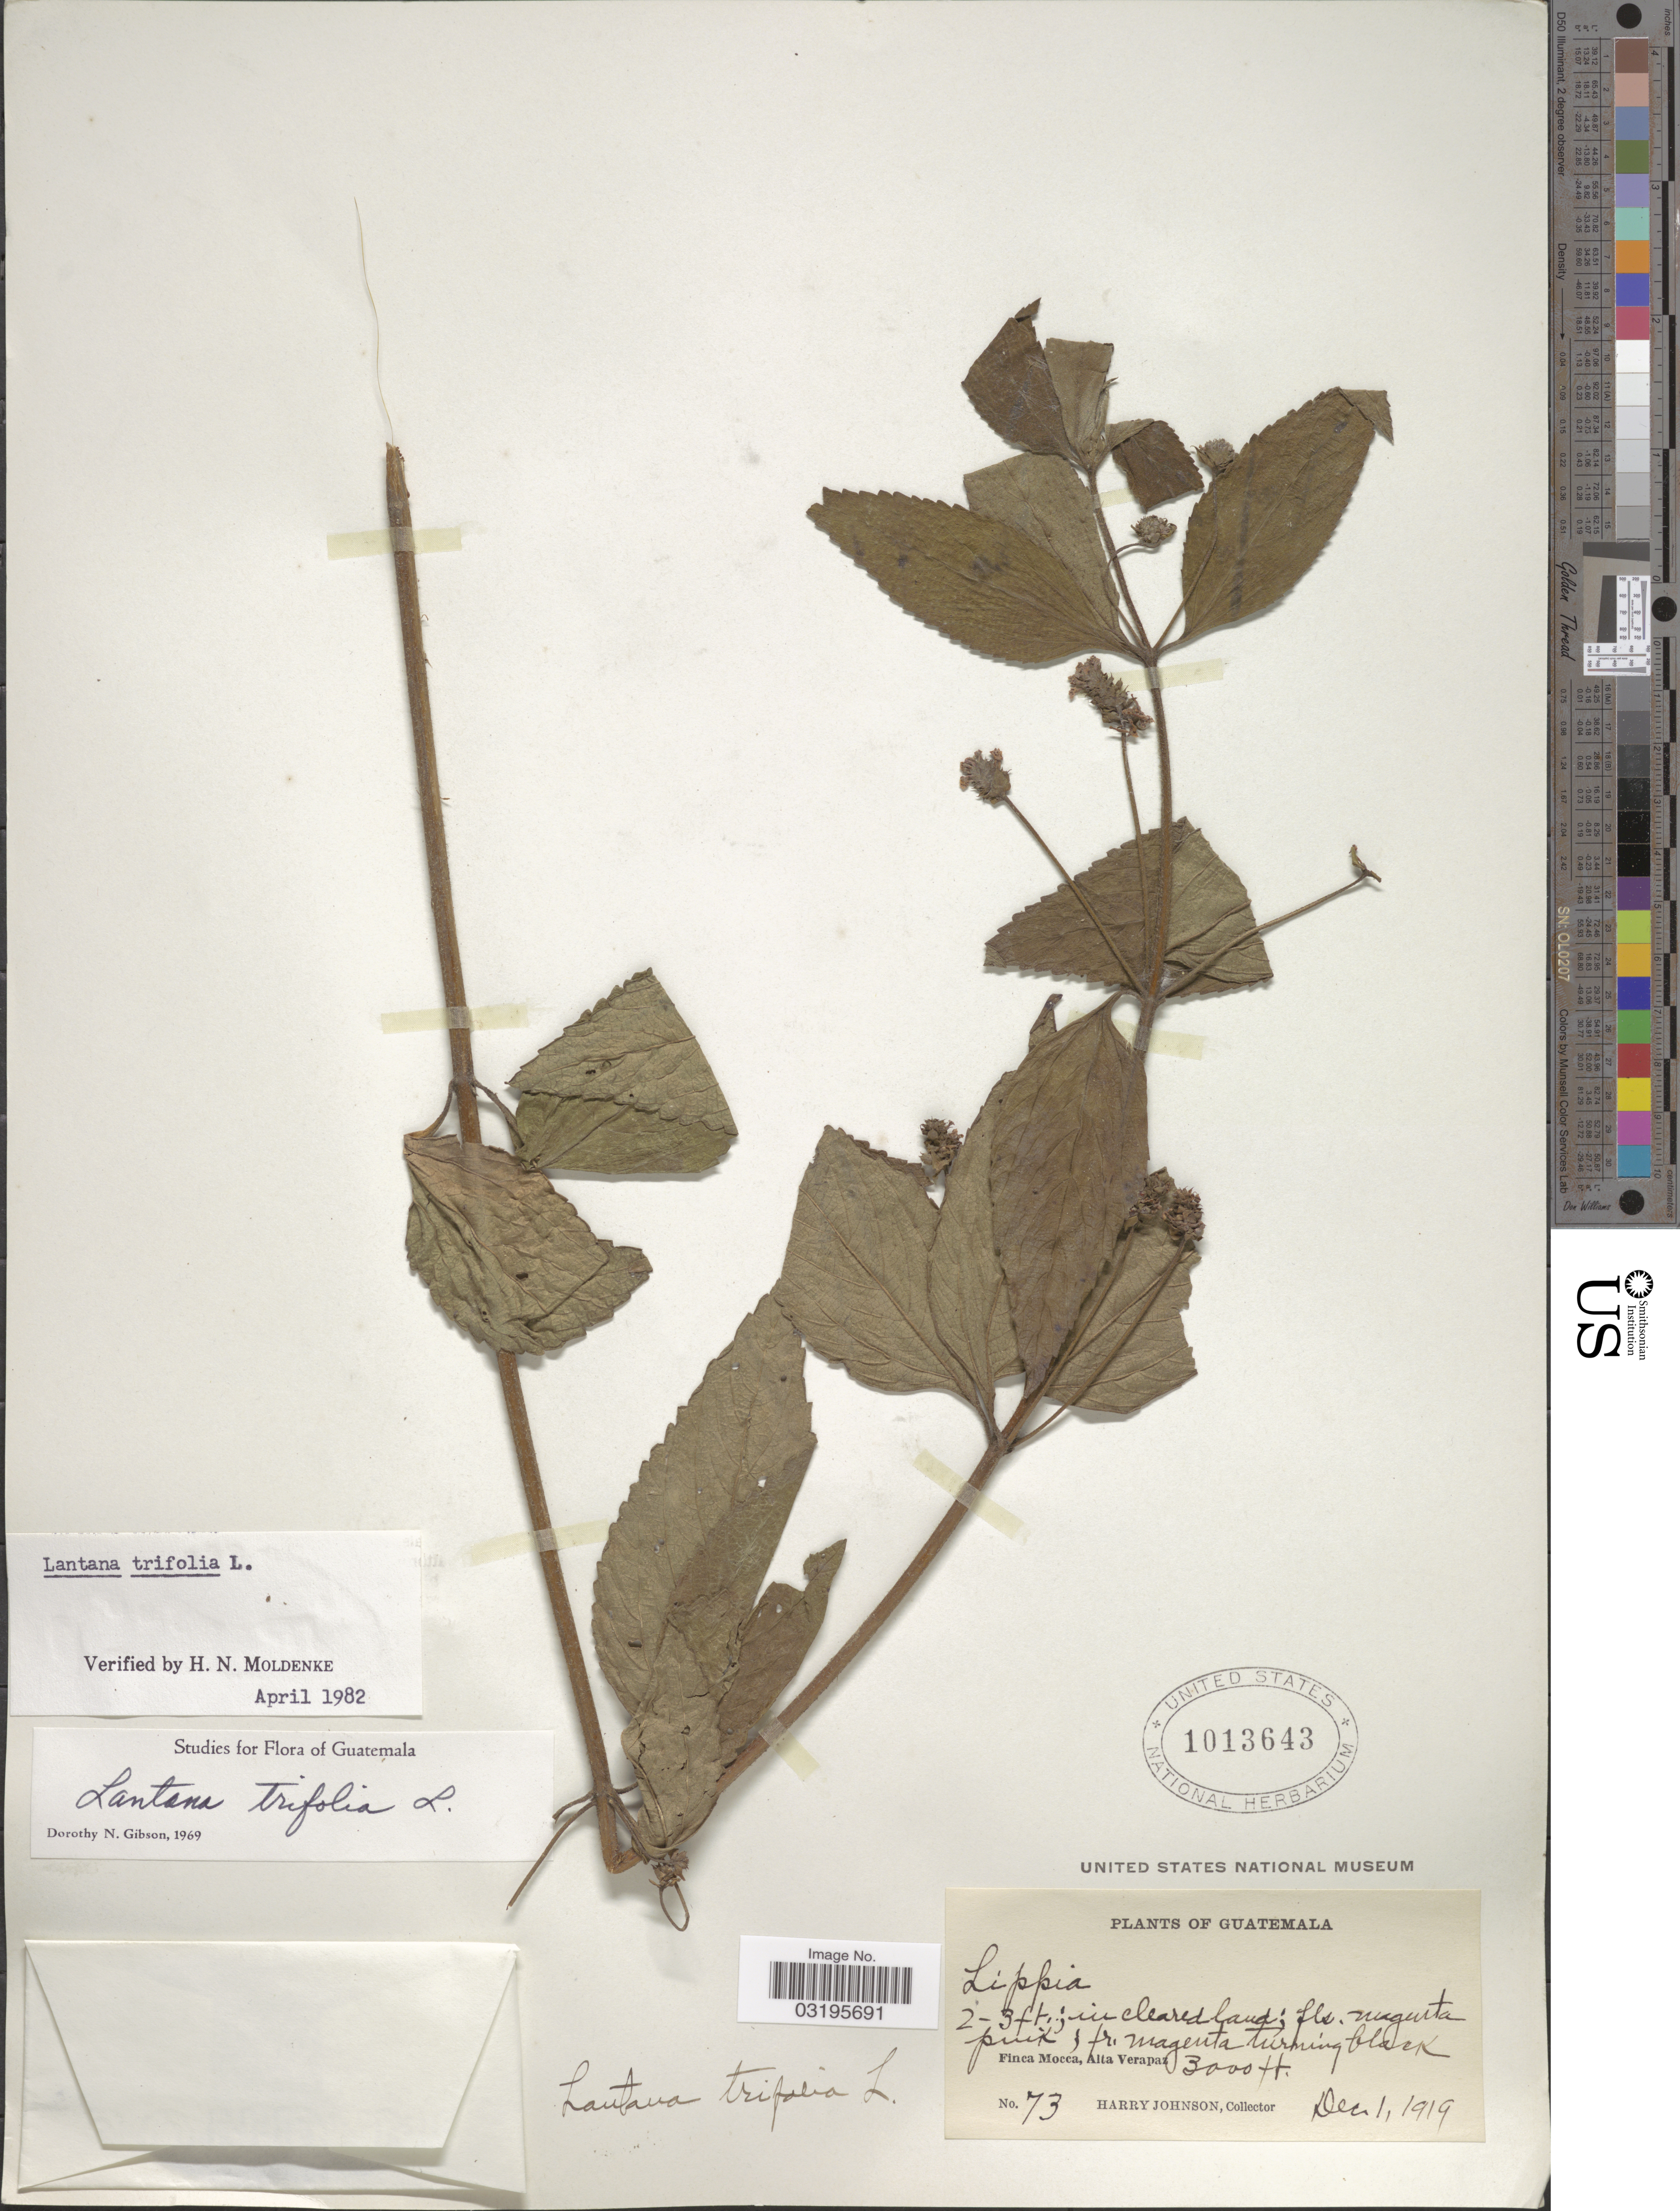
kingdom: Plantae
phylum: Tracheophyta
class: Magnoliopsida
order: Lamiales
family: Verbenaceae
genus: Lantana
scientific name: Lantana trifolia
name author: L.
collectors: H. Johnson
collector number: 73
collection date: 1919-12-01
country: Guatemala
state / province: Alta Verapaz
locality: Finca Mocca.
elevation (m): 914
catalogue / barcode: US 1013643